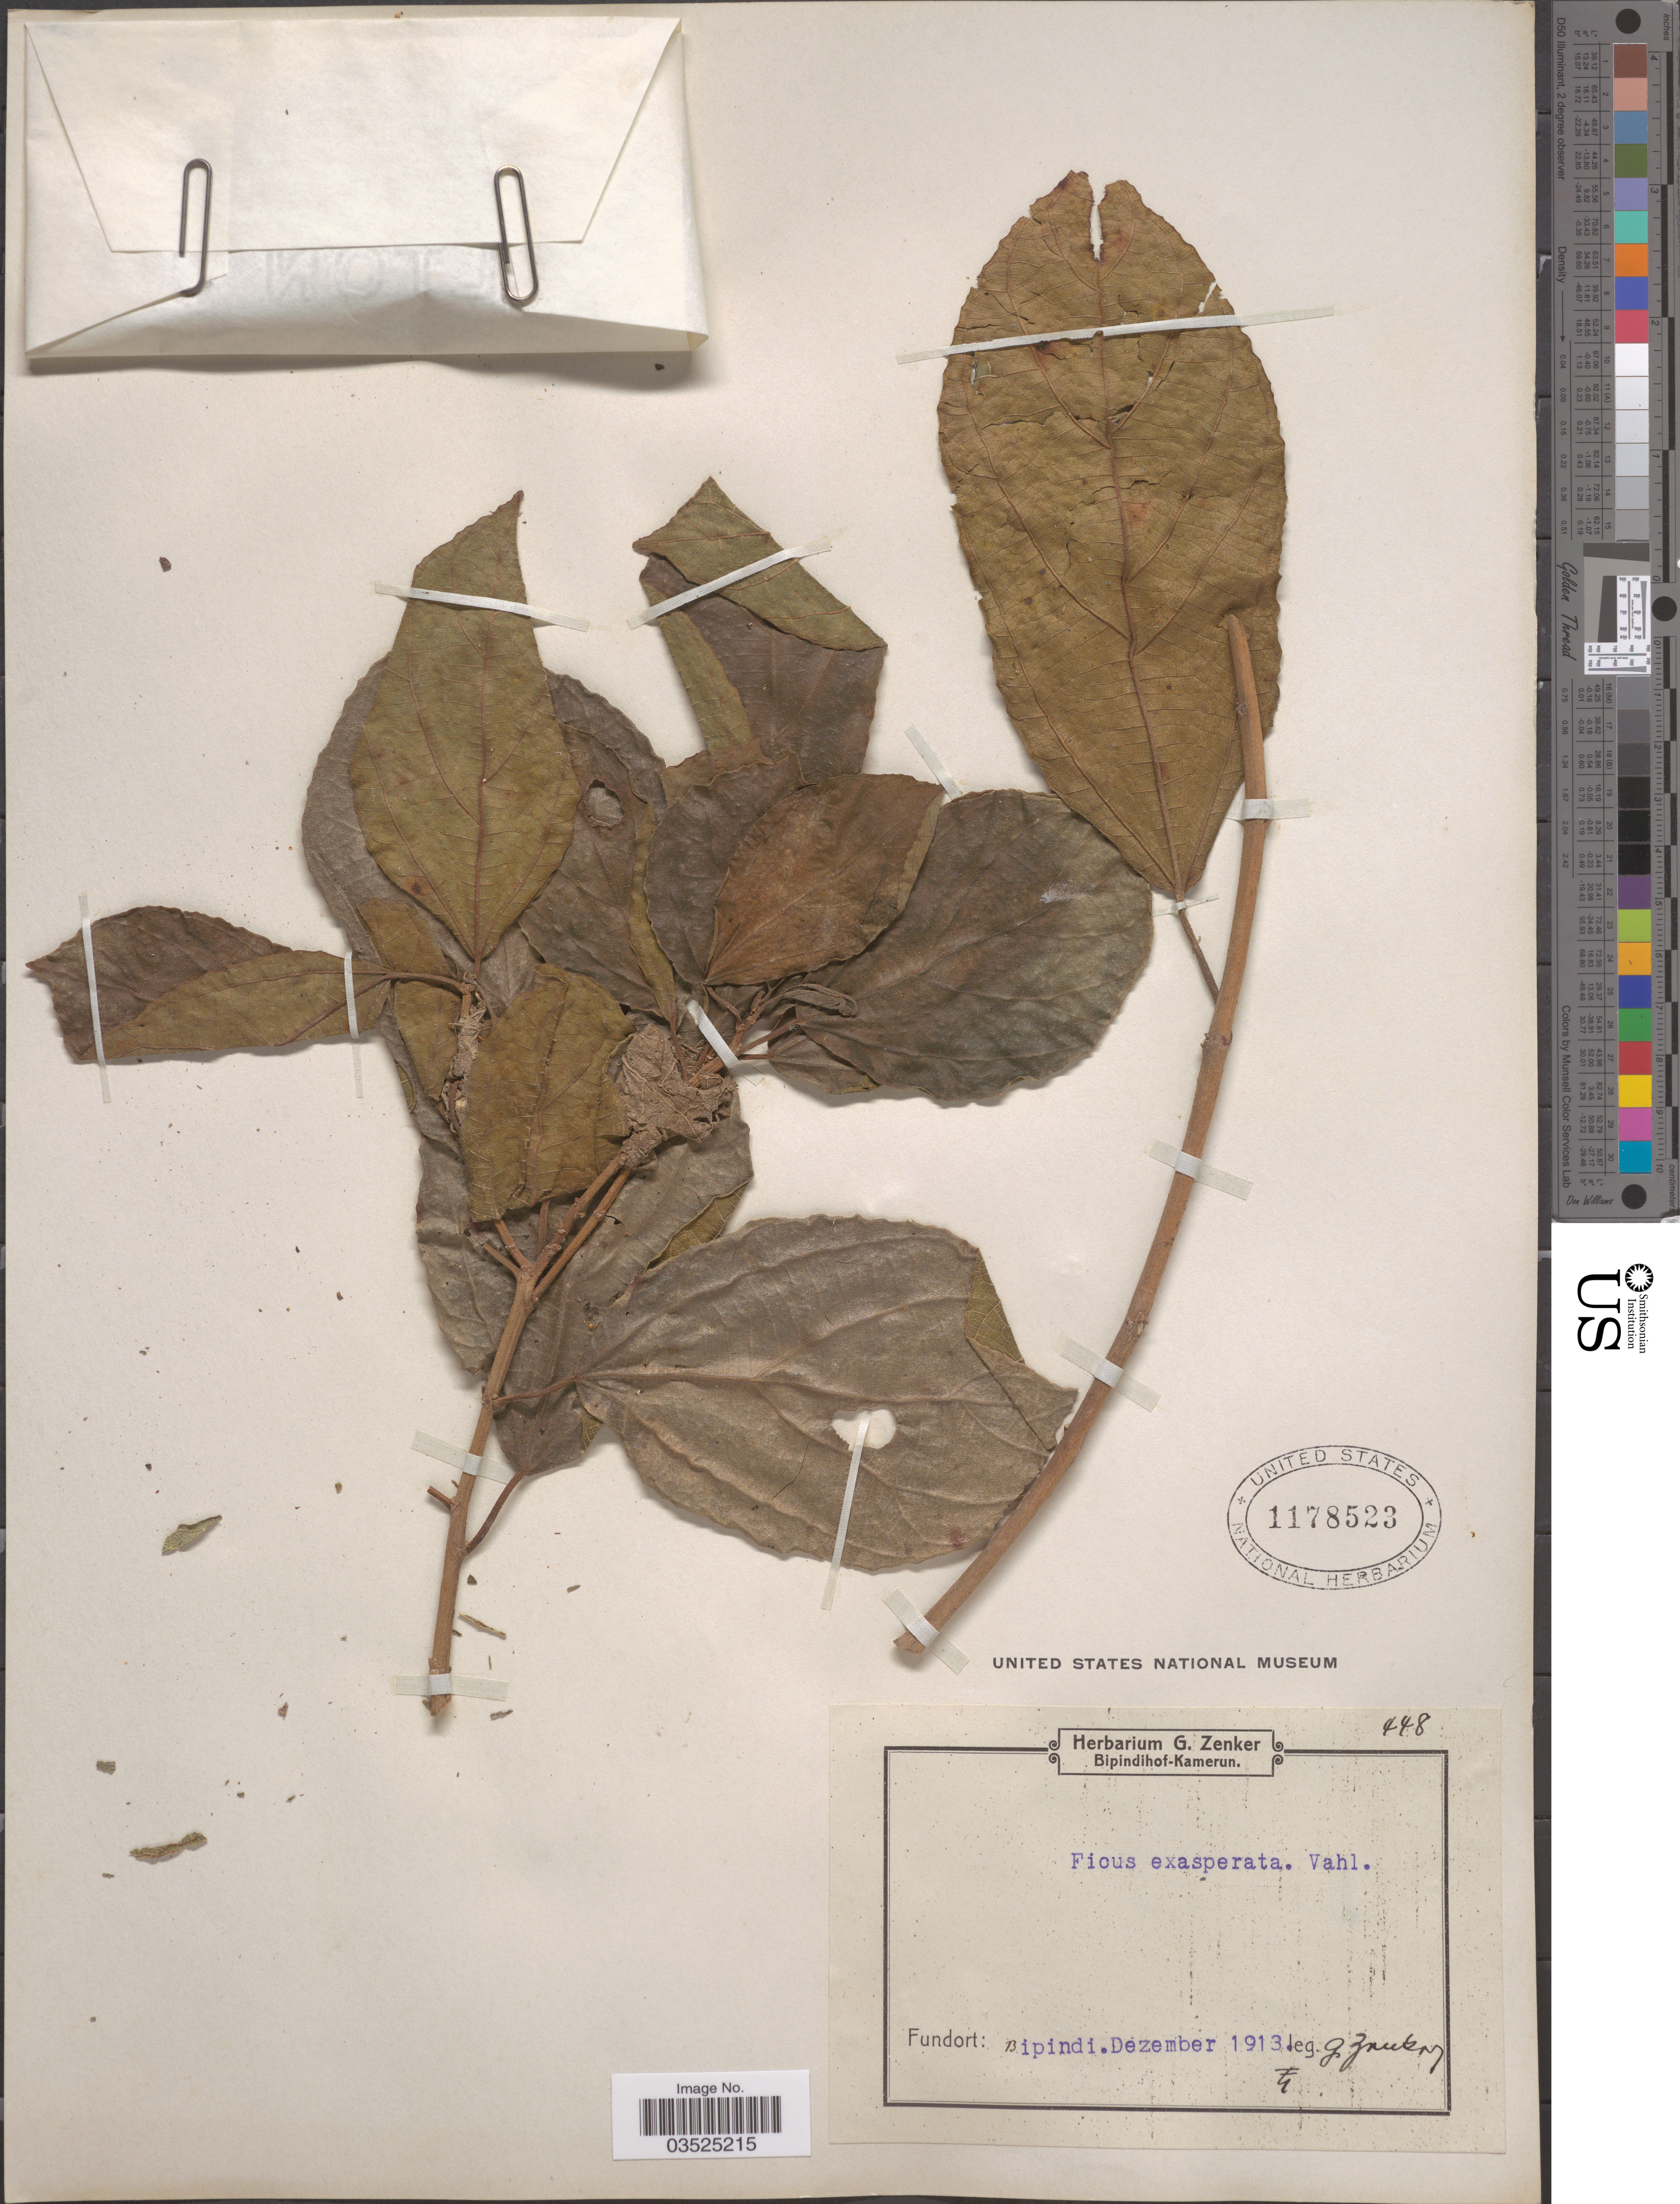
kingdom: Plantae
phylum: Tracheophyta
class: Magnoliopsida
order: Rosales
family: Moraceae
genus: Ficus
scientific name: Ficus exasperata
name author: Vahl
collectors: G. A. Zenker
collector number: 448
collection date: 1913-12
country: Cameroon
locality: Bipindi.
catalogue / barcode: US 1178523